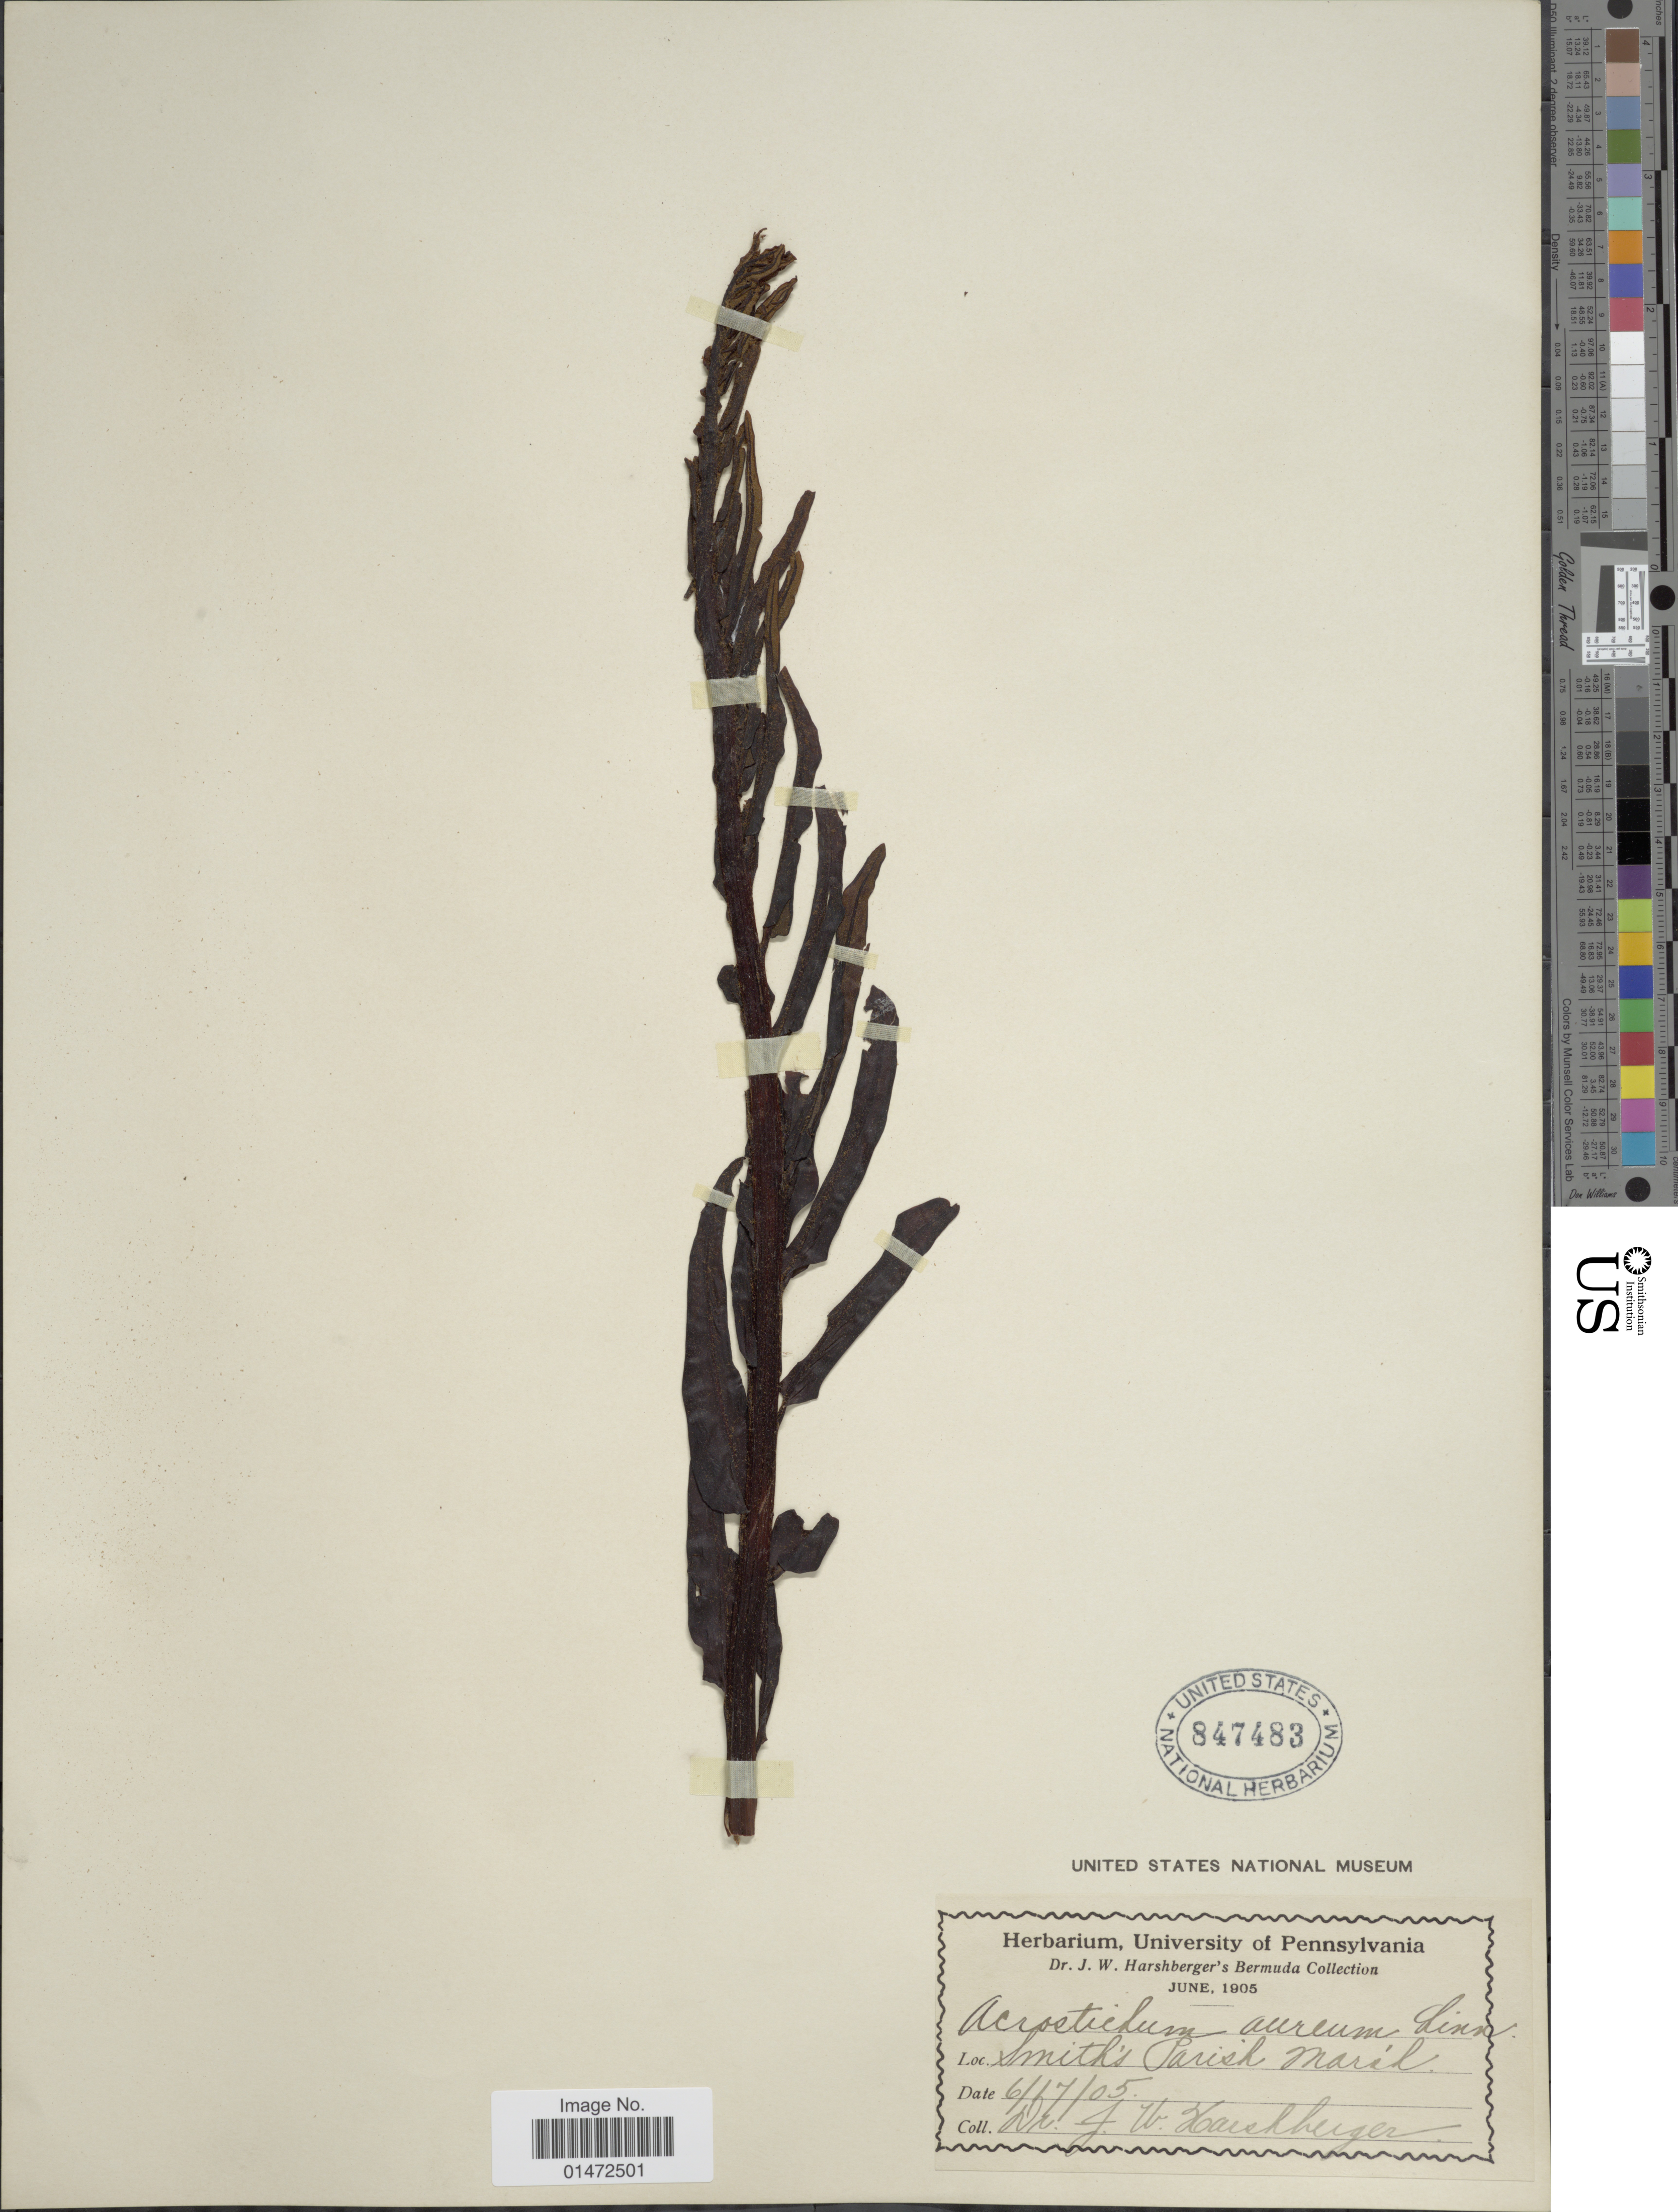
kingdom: Plantae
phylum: Tracheophyta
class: Polypodiopsida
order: Polypodiales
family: Pteridaceae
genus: Acrostichum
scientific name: Acrostichum danaeifolium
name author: Langsd. & Fisch.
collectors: J. W. Harshberger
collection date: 1905-06-17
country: United States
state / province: Pennsylvania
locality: Smith's Parish Marsh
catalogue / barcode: US 847483